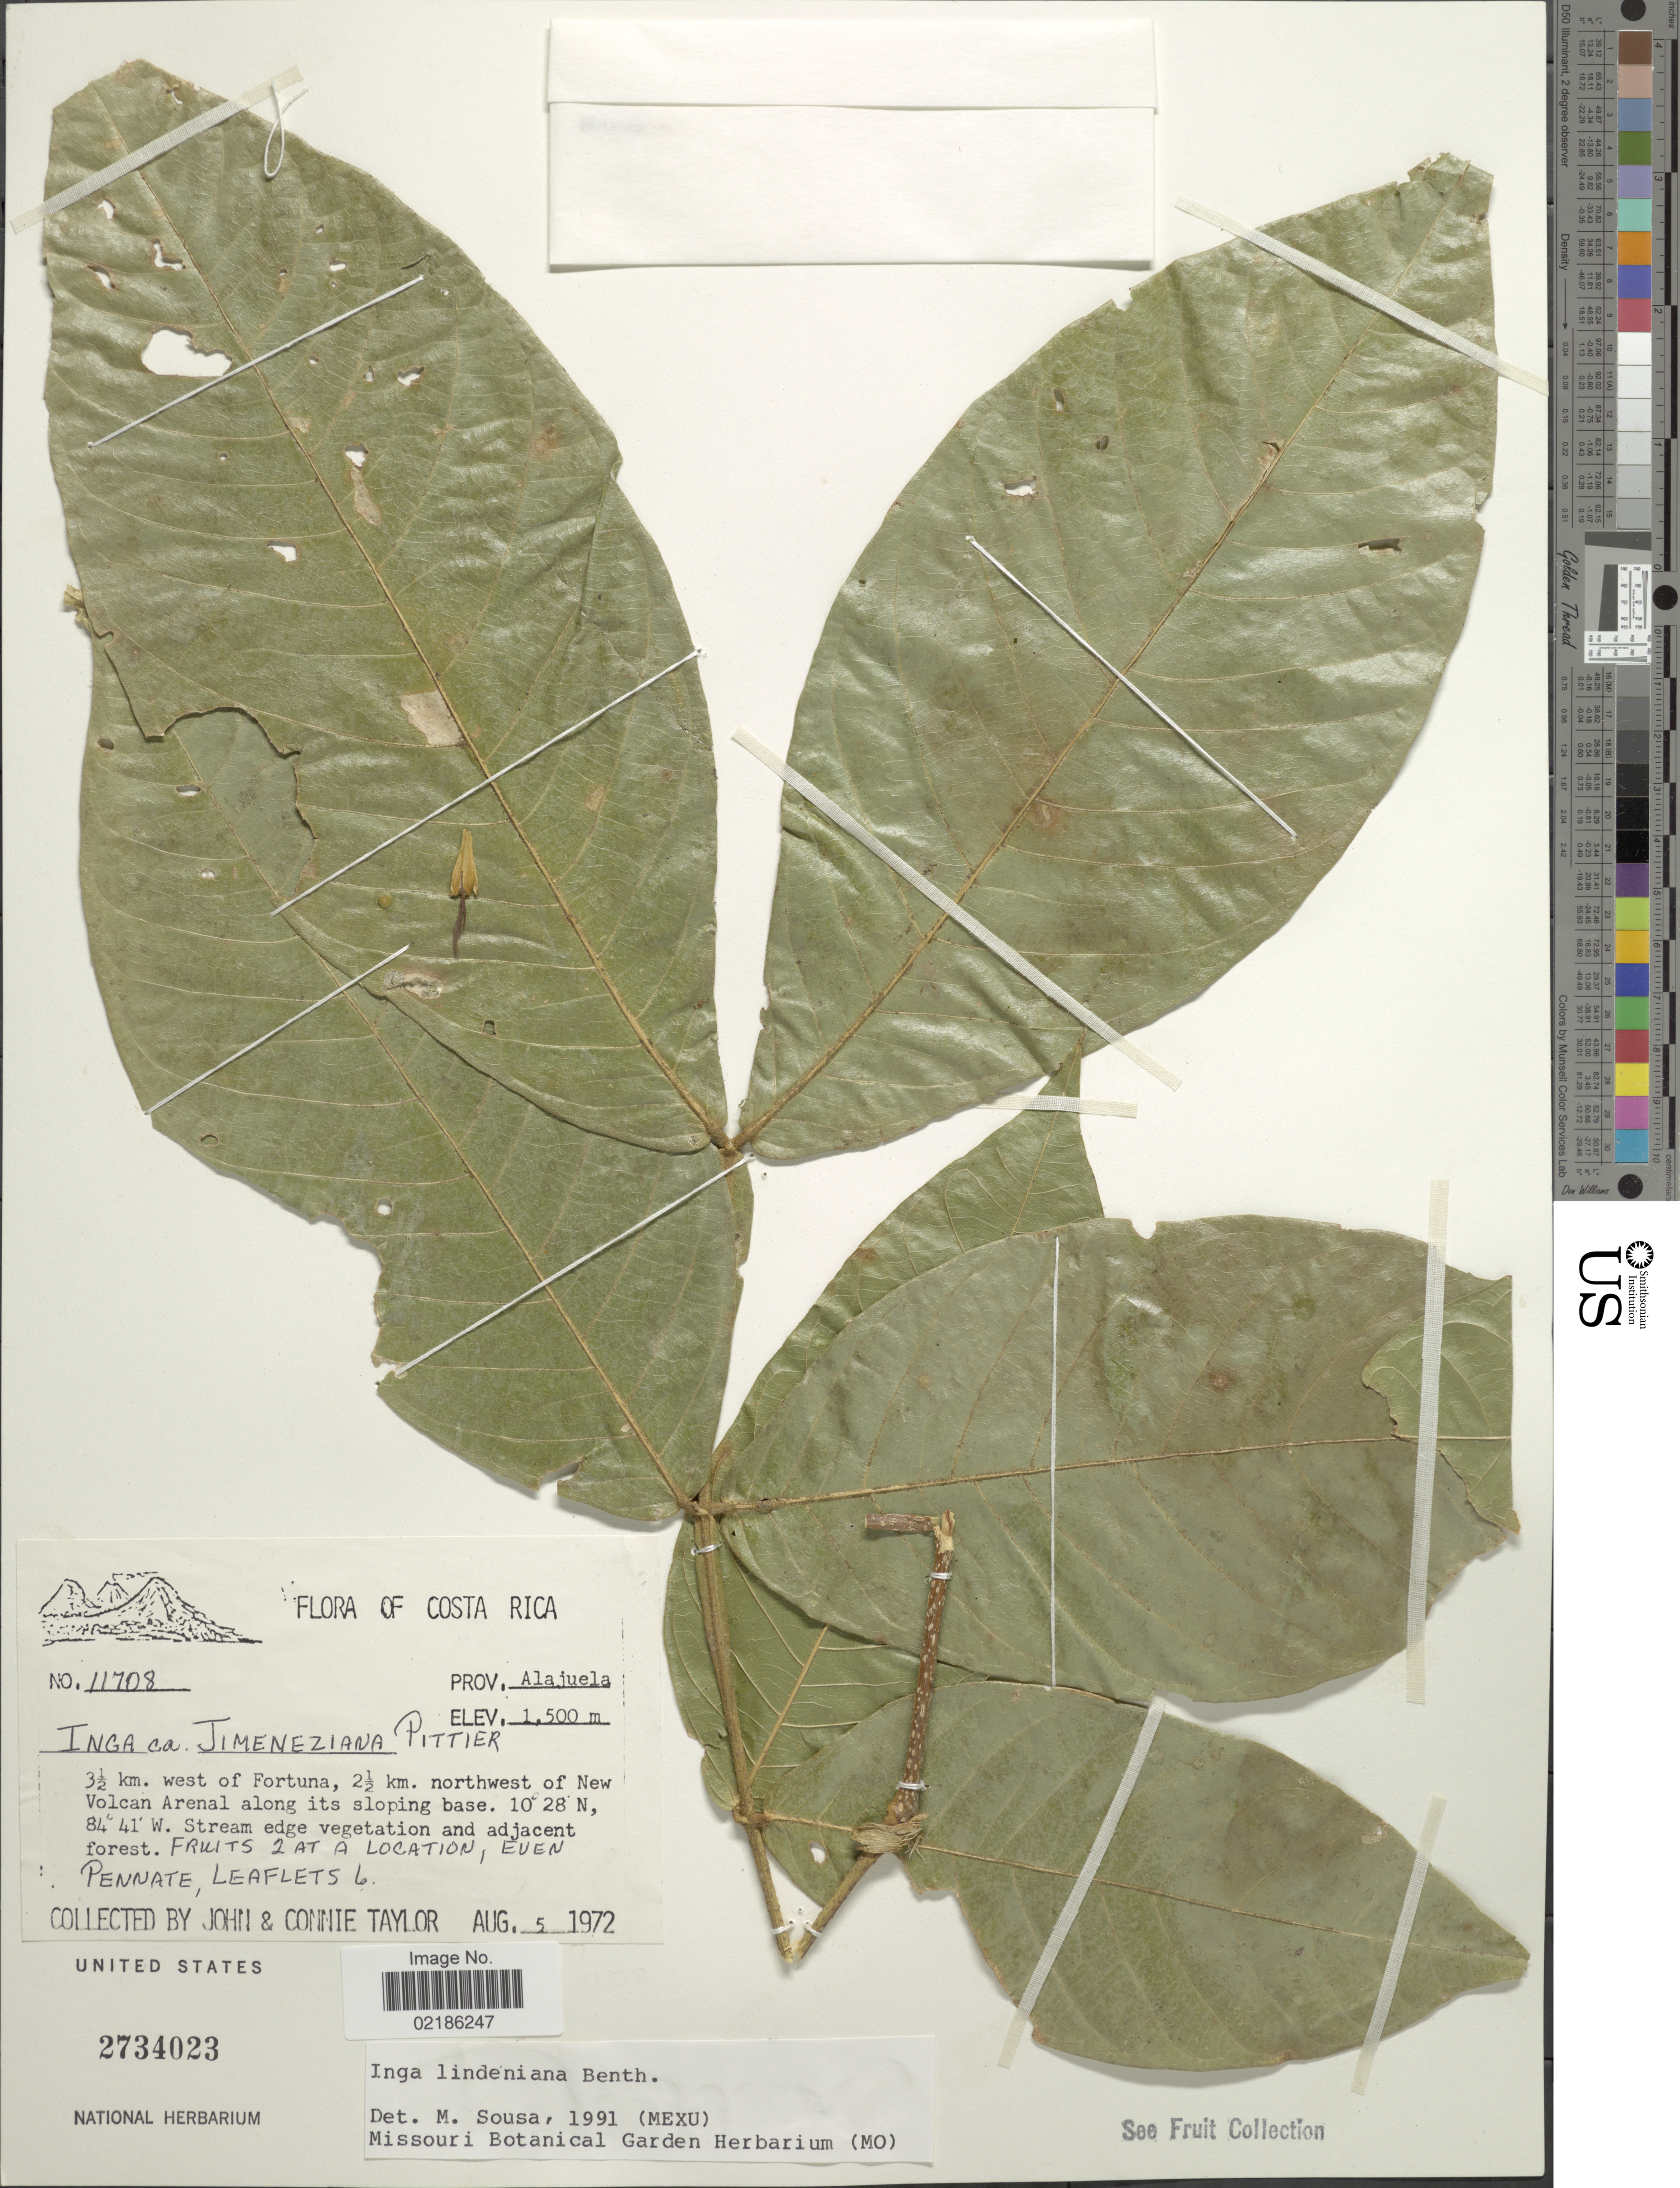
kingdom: Plantae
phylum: Tracheophyta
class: Magnoliopsida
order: Fabales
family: Fabaceae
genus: Inga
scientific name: Inga lindeniana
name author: Benth.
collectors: J. Taylor & C. Taylor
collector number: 11708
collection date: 1972-08-05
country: Costa Rica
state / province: Alajuela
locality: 3½ km west of Fortuna, 2½ km northwest of New Volcan Arenal along its sloping base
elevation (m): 1500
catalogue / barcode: US 2734023